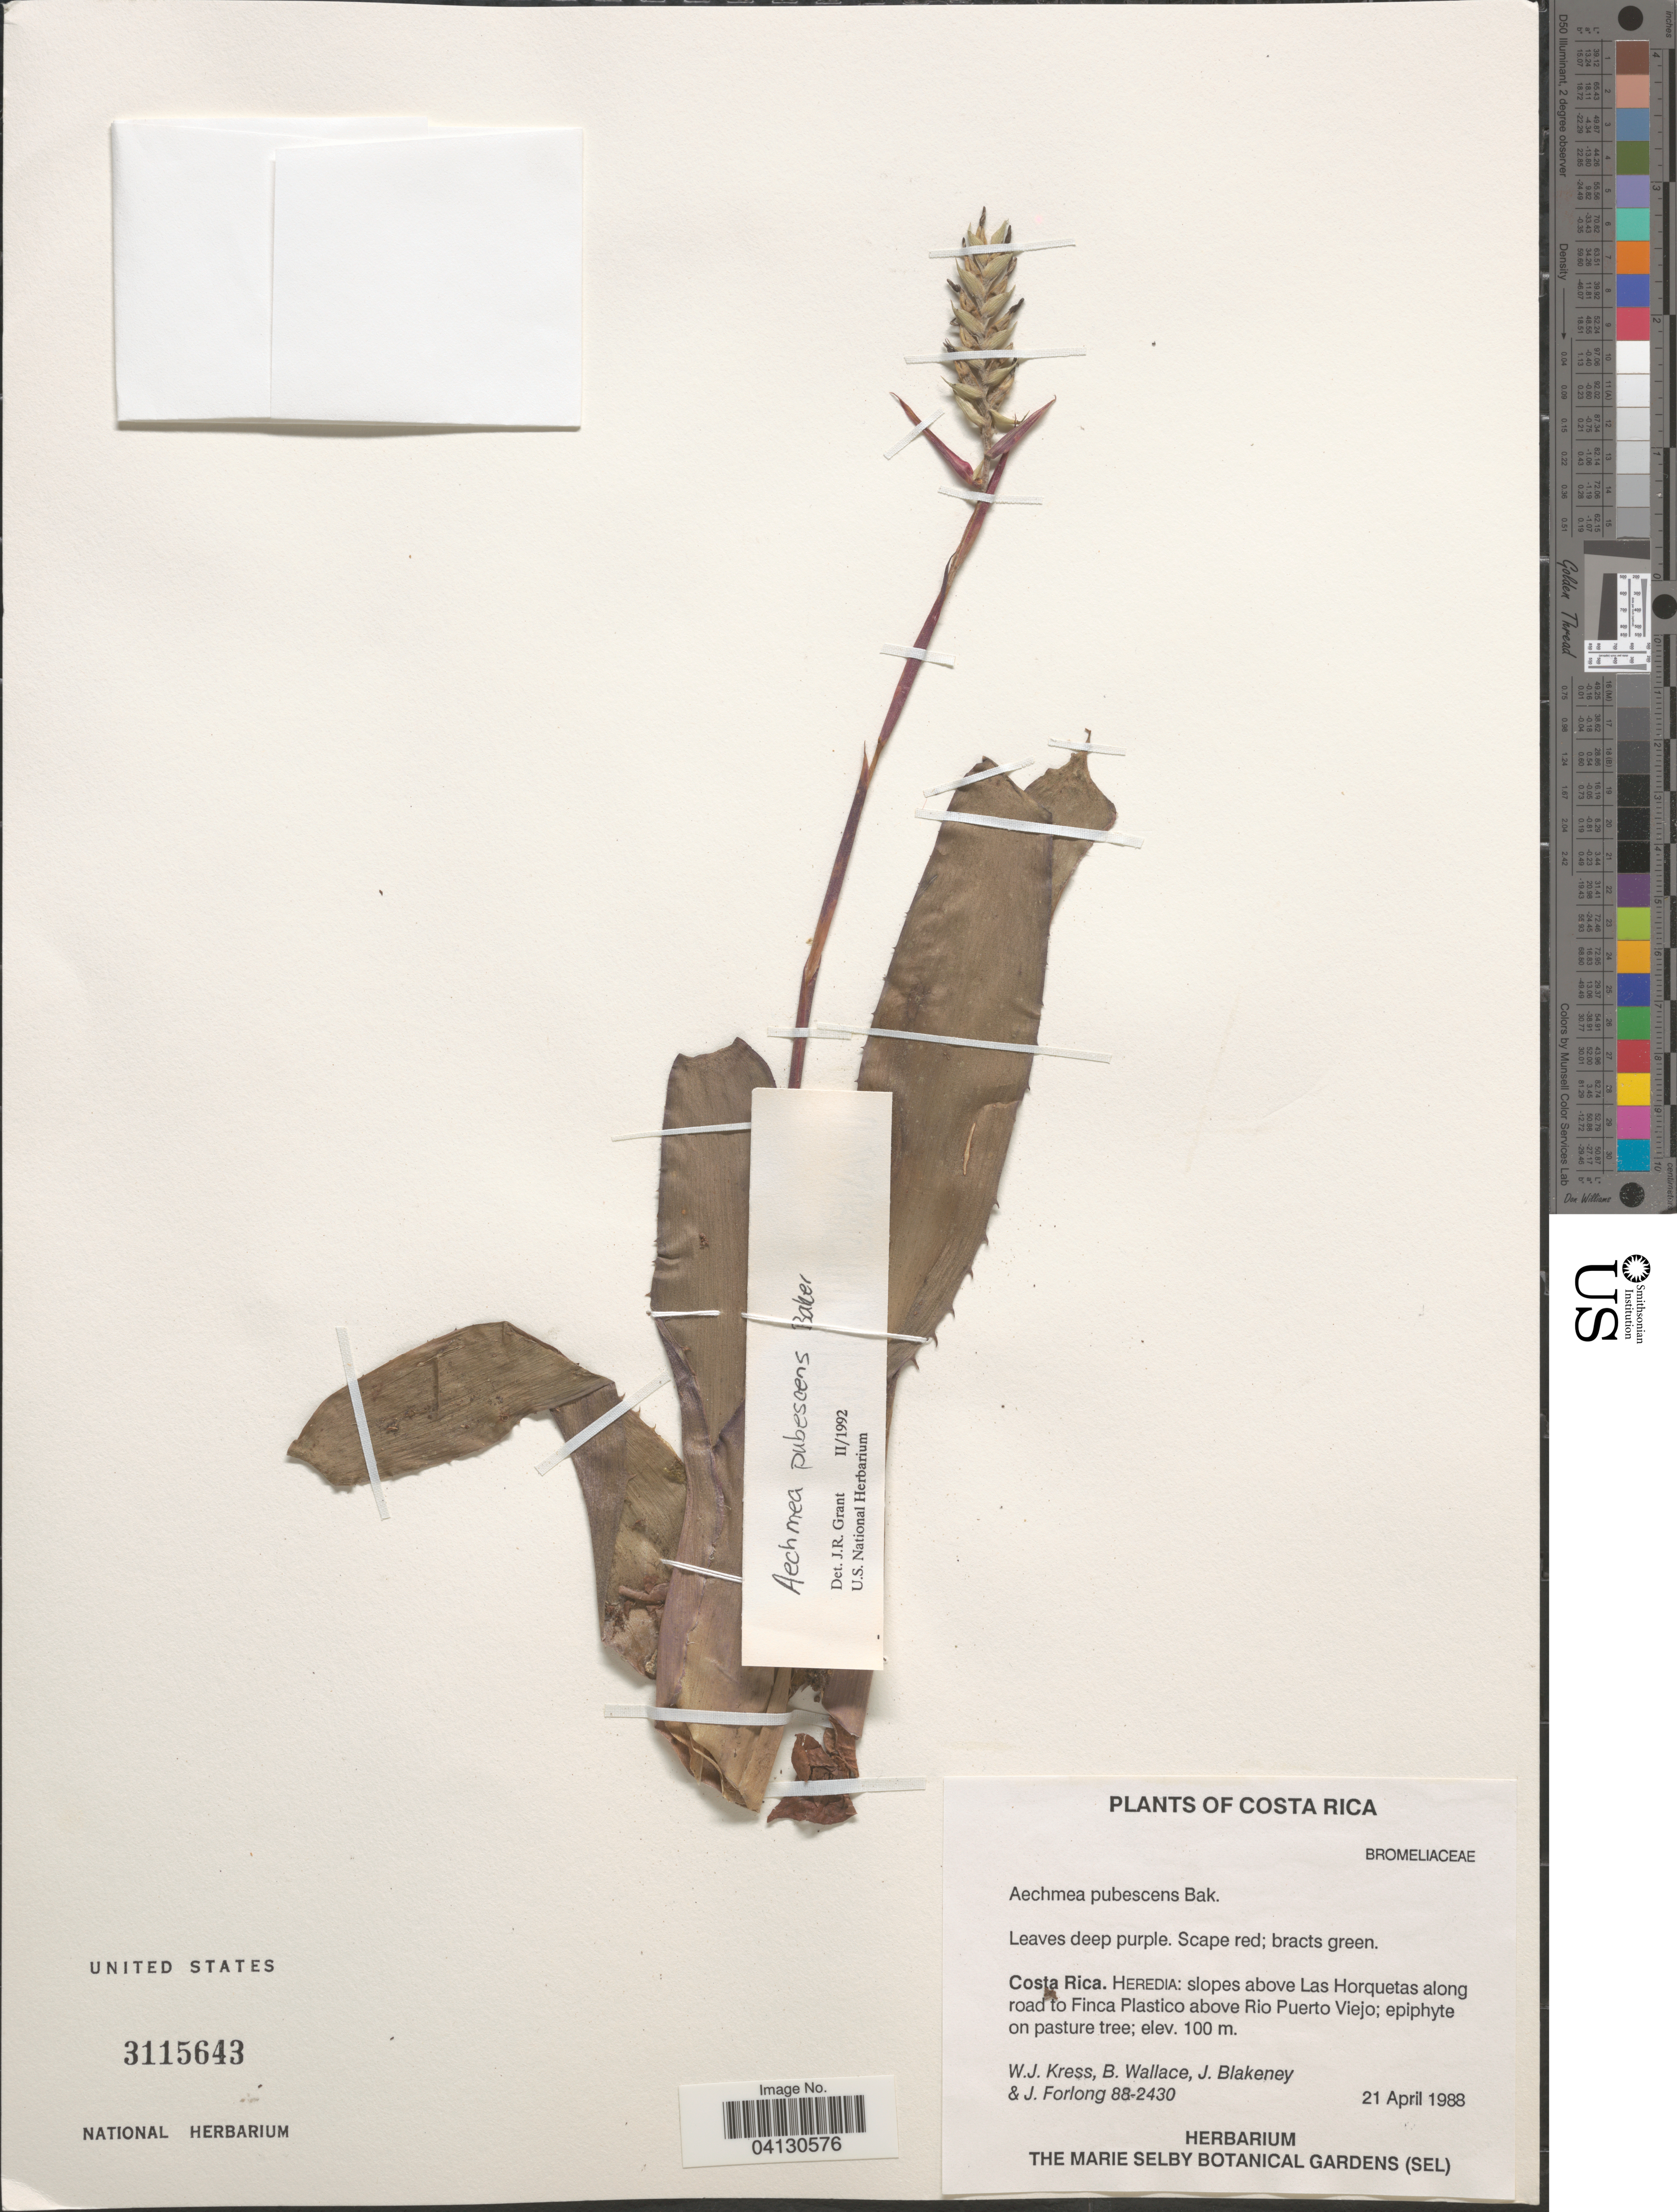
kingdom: Plantae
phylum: Tracheophyta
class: Liliopsida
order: Poales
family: Bromeliaceae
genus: Aechmea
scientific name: Aechmea pubescens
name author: Baker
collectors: W. J. Kress, B. Wallace, J. Blakeney & J. Forlong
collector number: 88-2430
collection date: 1988-04-21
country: Costa Rica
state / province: Heredia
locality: Slopes above Las Horquetas along road to Finca Plastico above Rio Puerto Viejo.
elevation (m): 100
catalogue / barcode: US 3115643